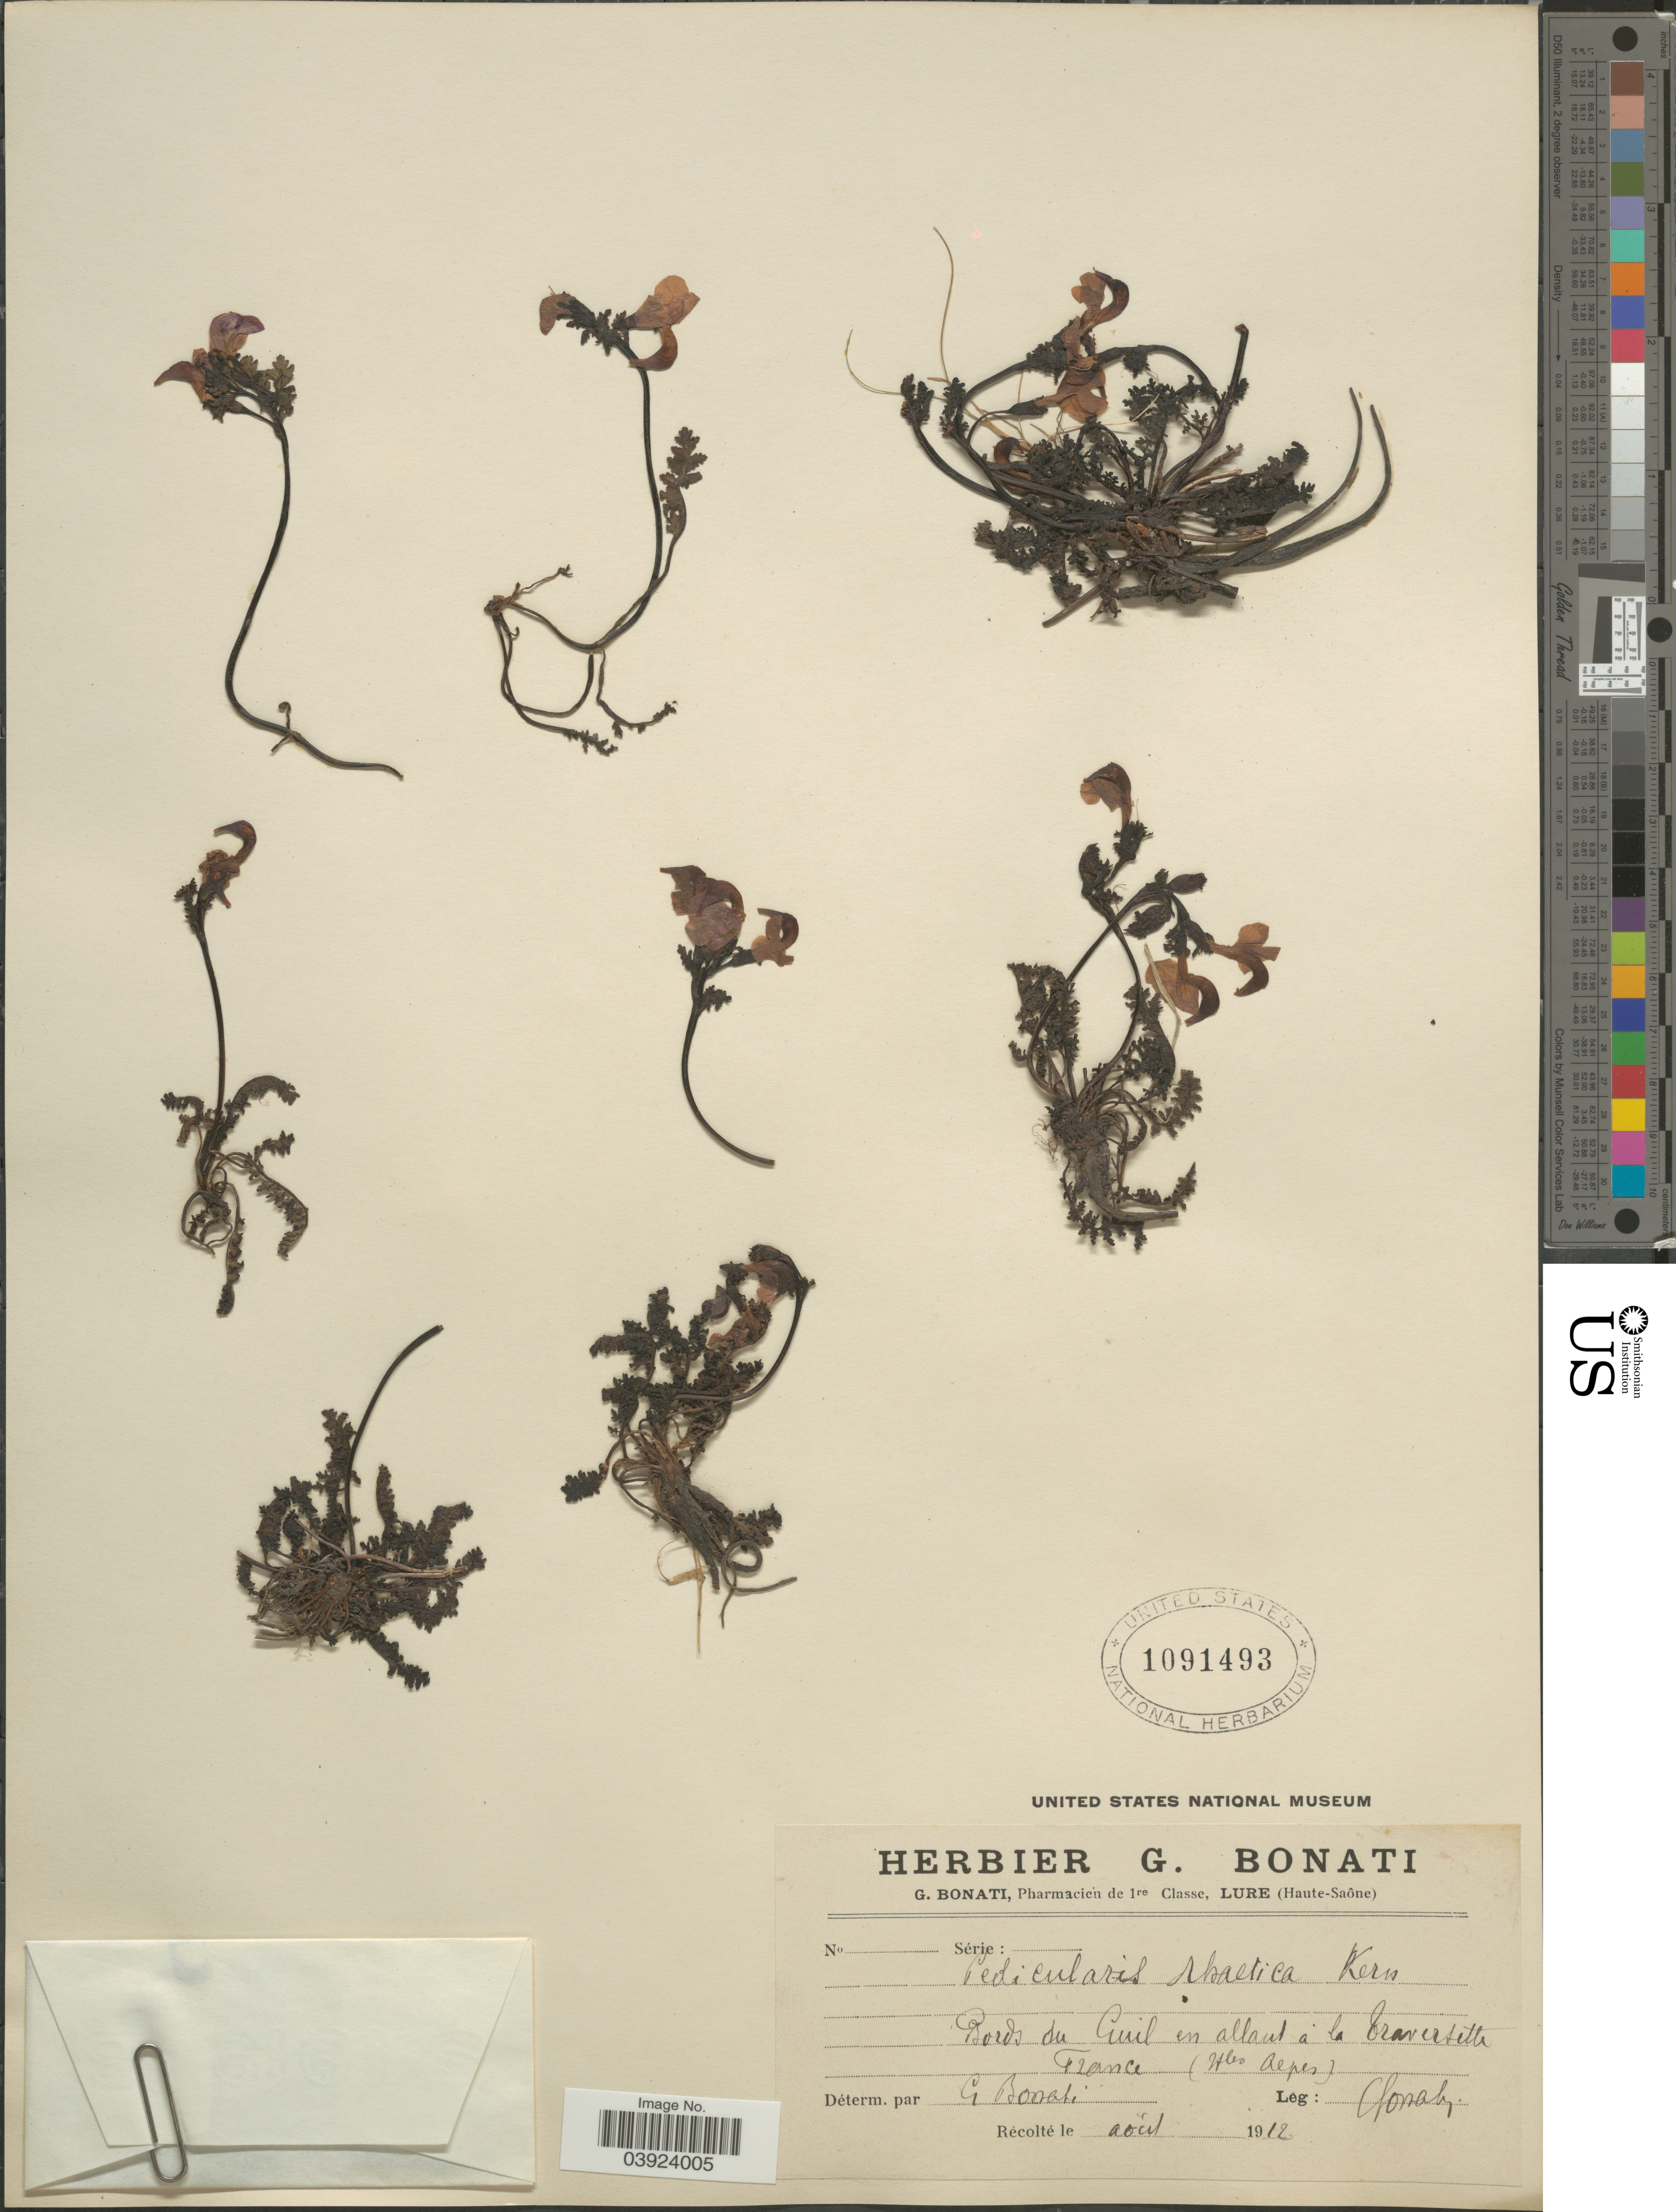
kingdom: Plantae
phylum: Tracheophyta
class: Magnoliopsida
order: Lamiales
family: Orobanchaceae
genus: Pedicularis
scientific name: Pedicularis rhaetica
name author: A. Kern.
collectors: G. Bonati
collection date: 1912-08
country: France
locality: Bords du Guil en allant a la Craversetti. (Htes Alpes).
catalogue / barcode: US 1091493